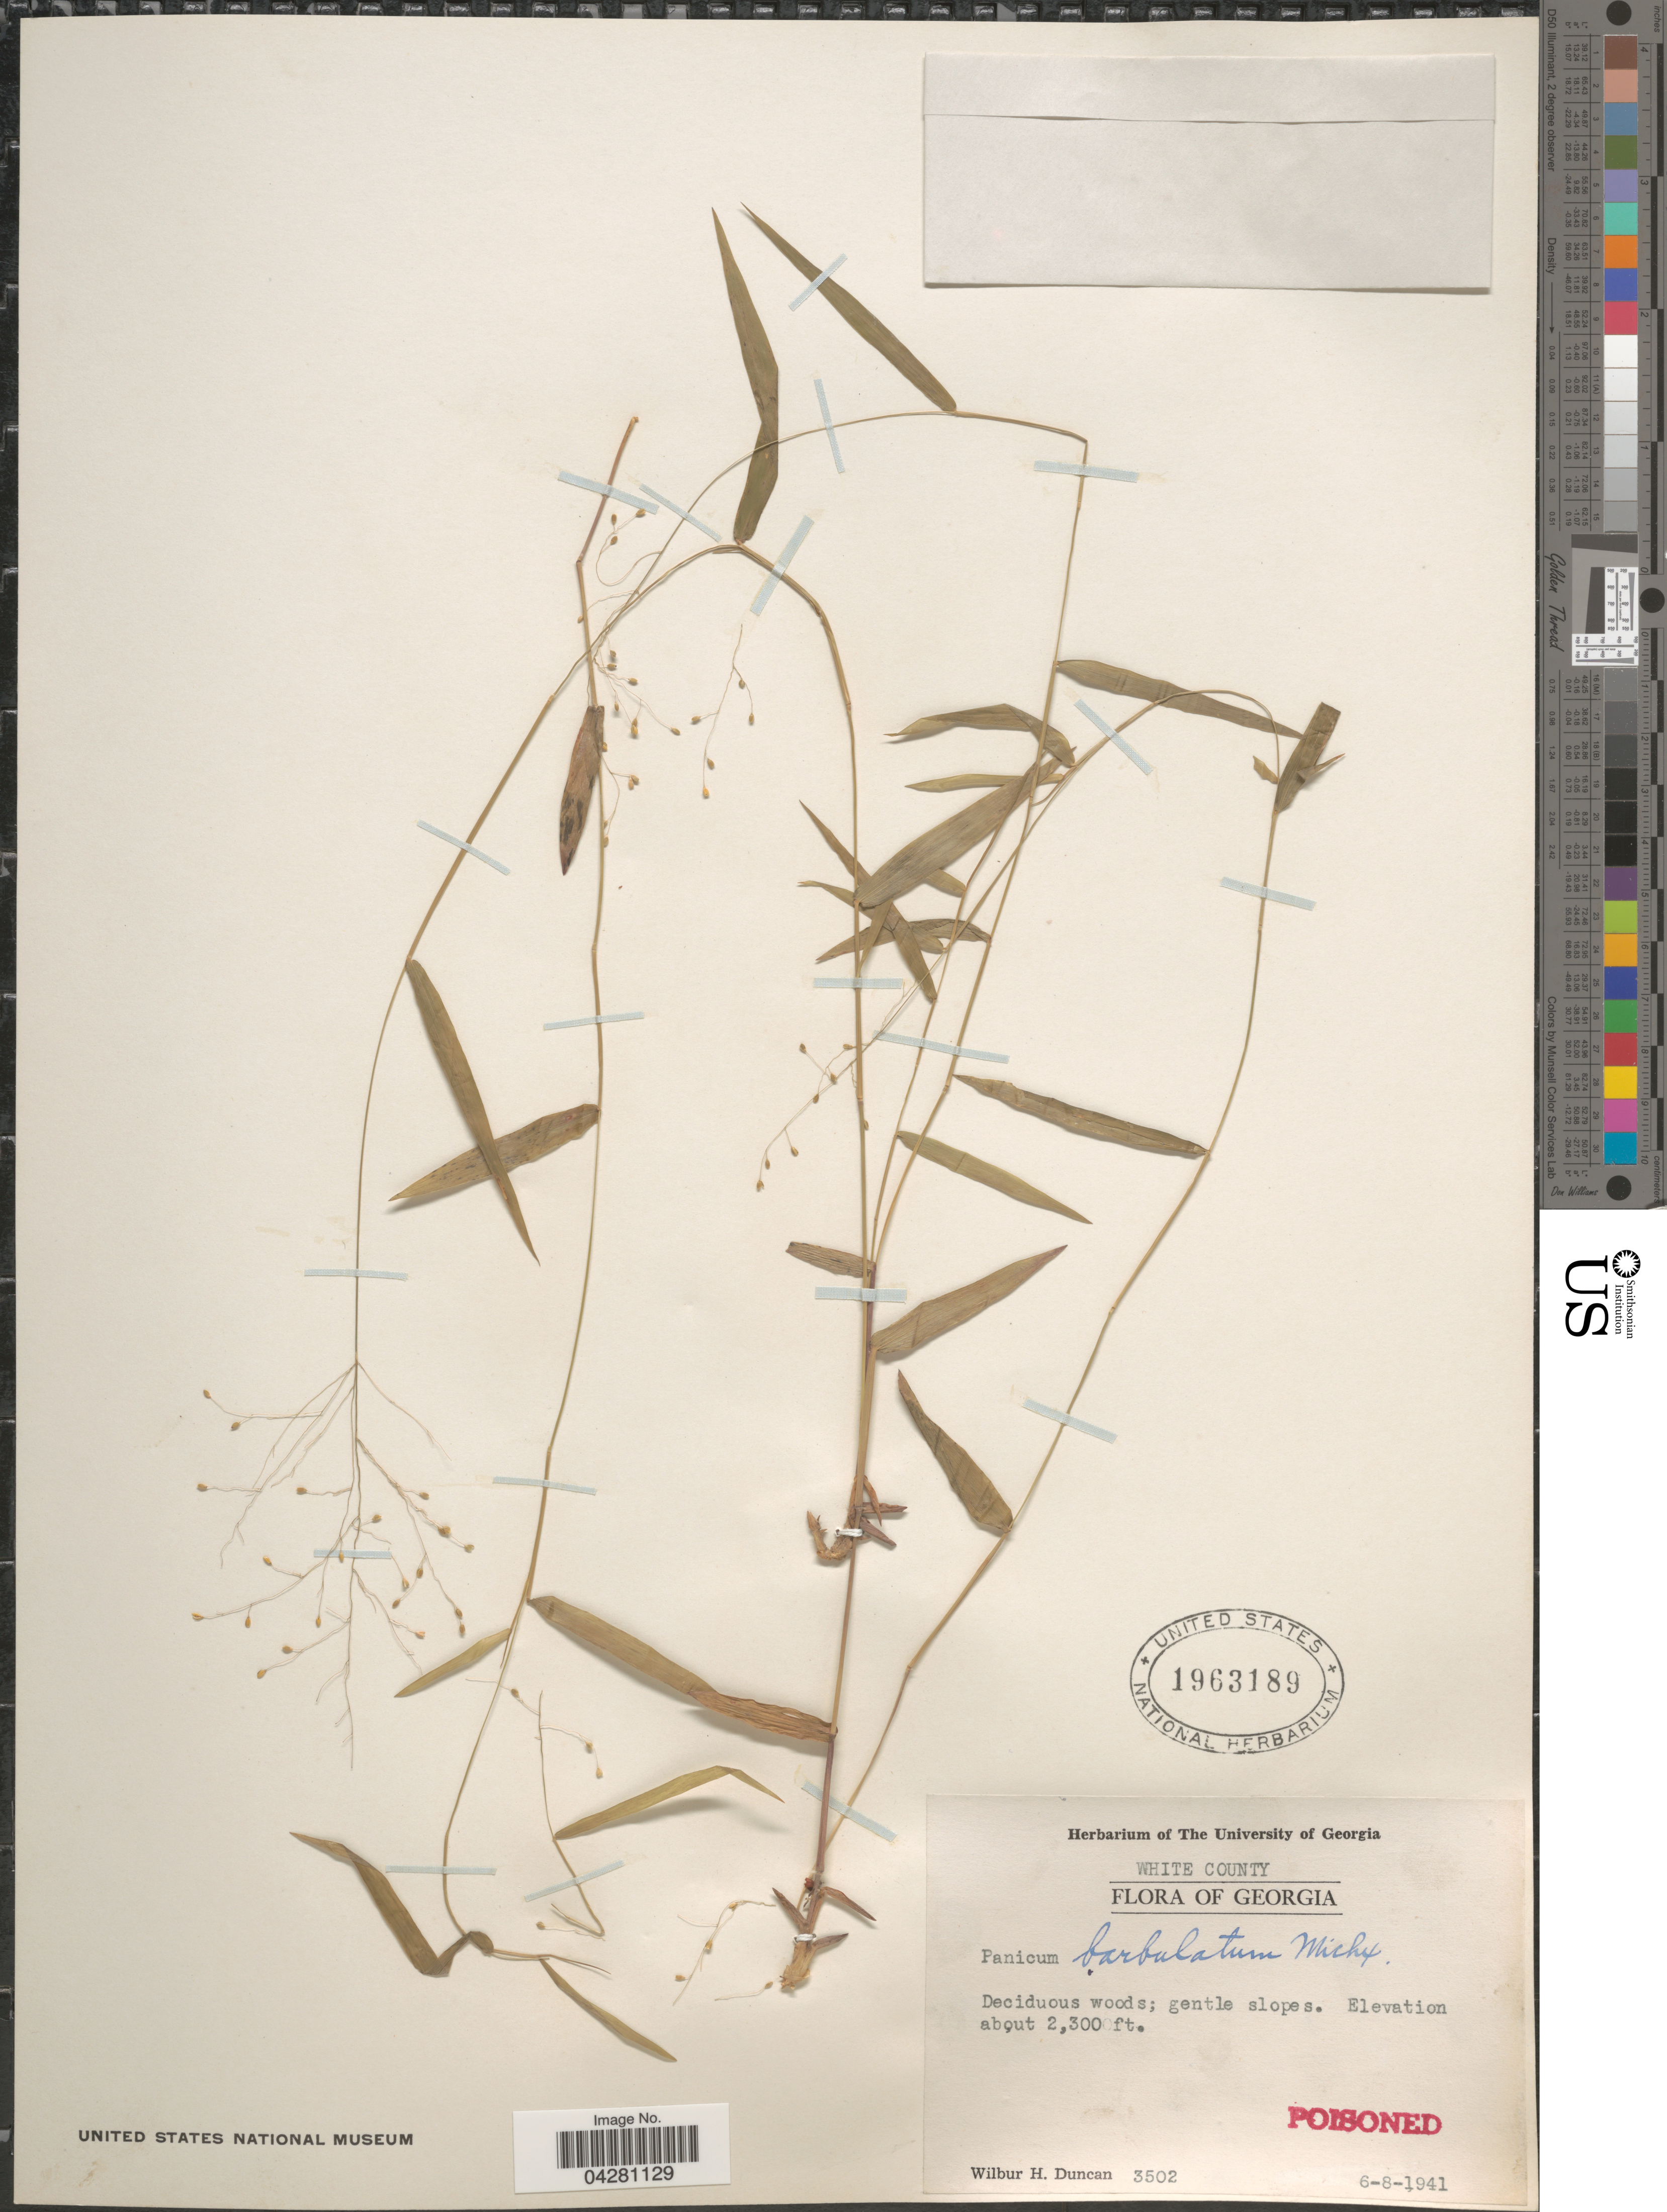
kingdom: Plantae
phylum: Tracheophyta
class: Liliopsida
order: Poales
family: Poaceae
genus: Dichanthelium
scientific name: Dichanthelium dichotomum var. dichotomum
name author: (L.) Gould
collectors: W. H. Duncan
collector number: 3502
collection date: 1941-06-08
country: United States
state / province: Georgia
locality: White County.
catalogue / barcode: US 1963189